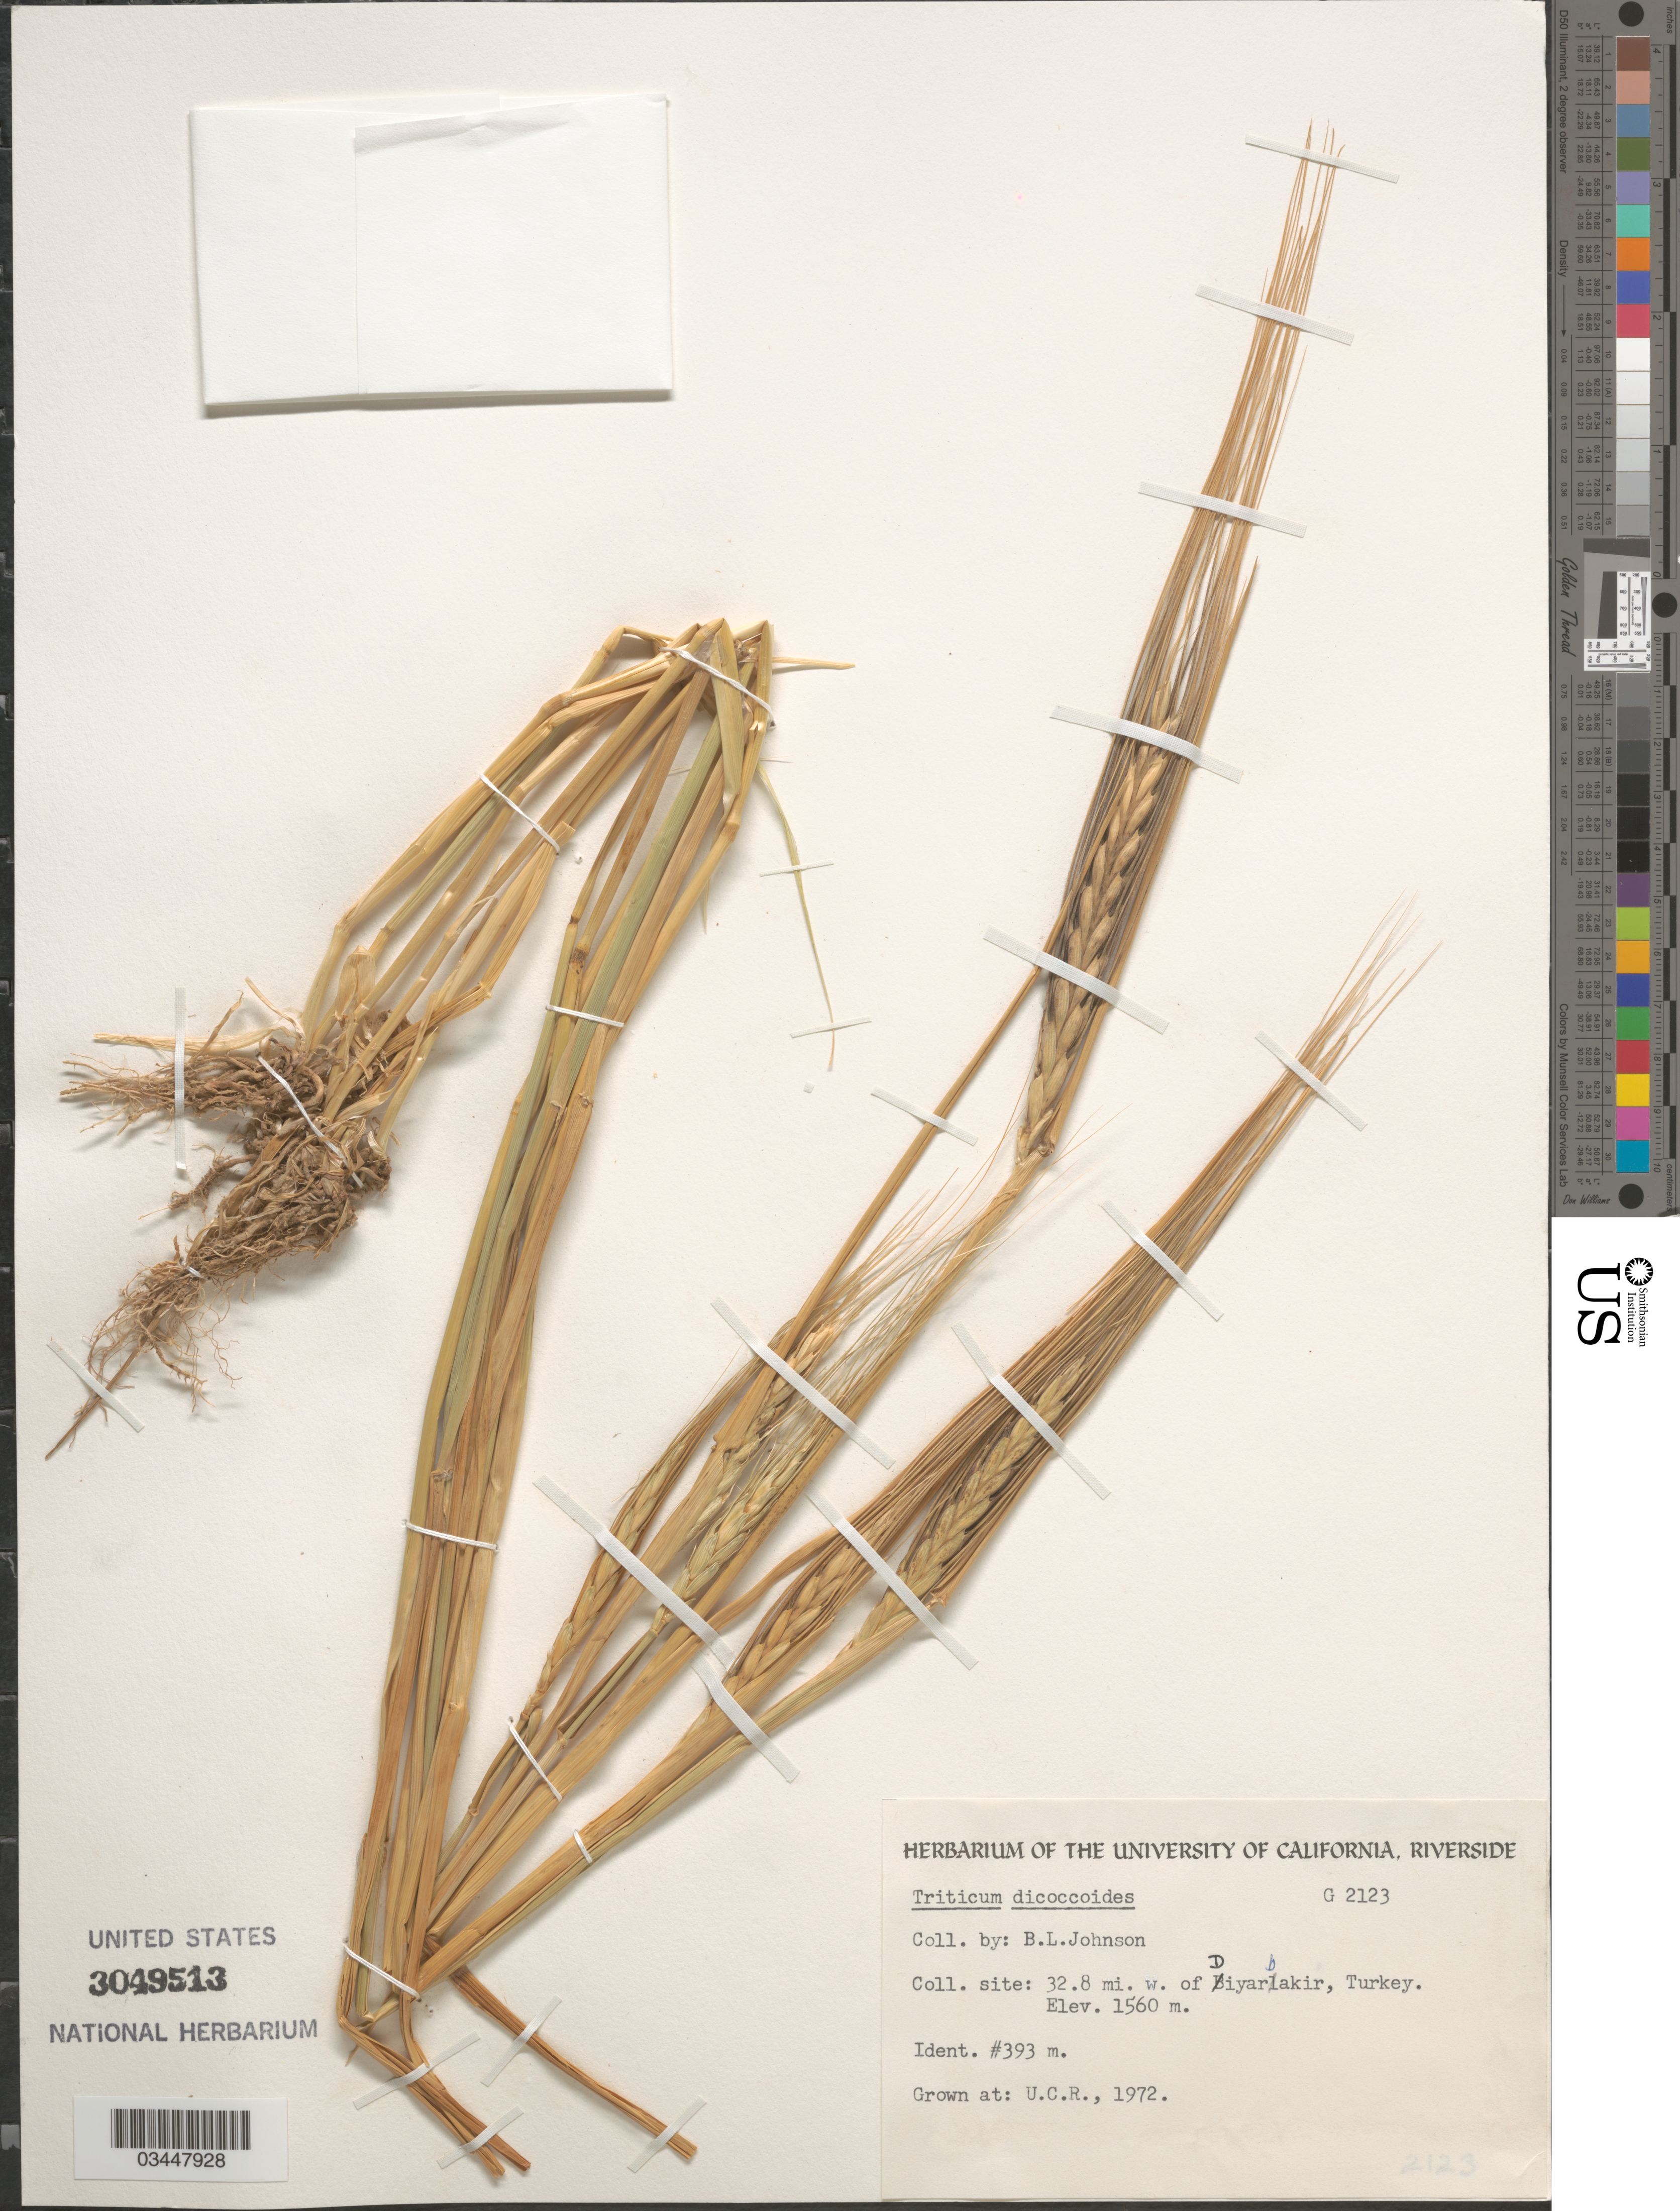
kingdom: Plantae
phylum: Tracheophyta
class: Liliopsida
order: Poales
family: Poaceae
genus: Triticum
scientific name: Triticum dicoccoides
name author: (Körn.) Körn. ex Schweinf.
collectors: ex herb. Univ. of California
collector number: G2123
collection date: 1972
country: United States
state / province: California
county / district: Riverside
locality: U.C.R.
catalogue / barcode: US 3049513